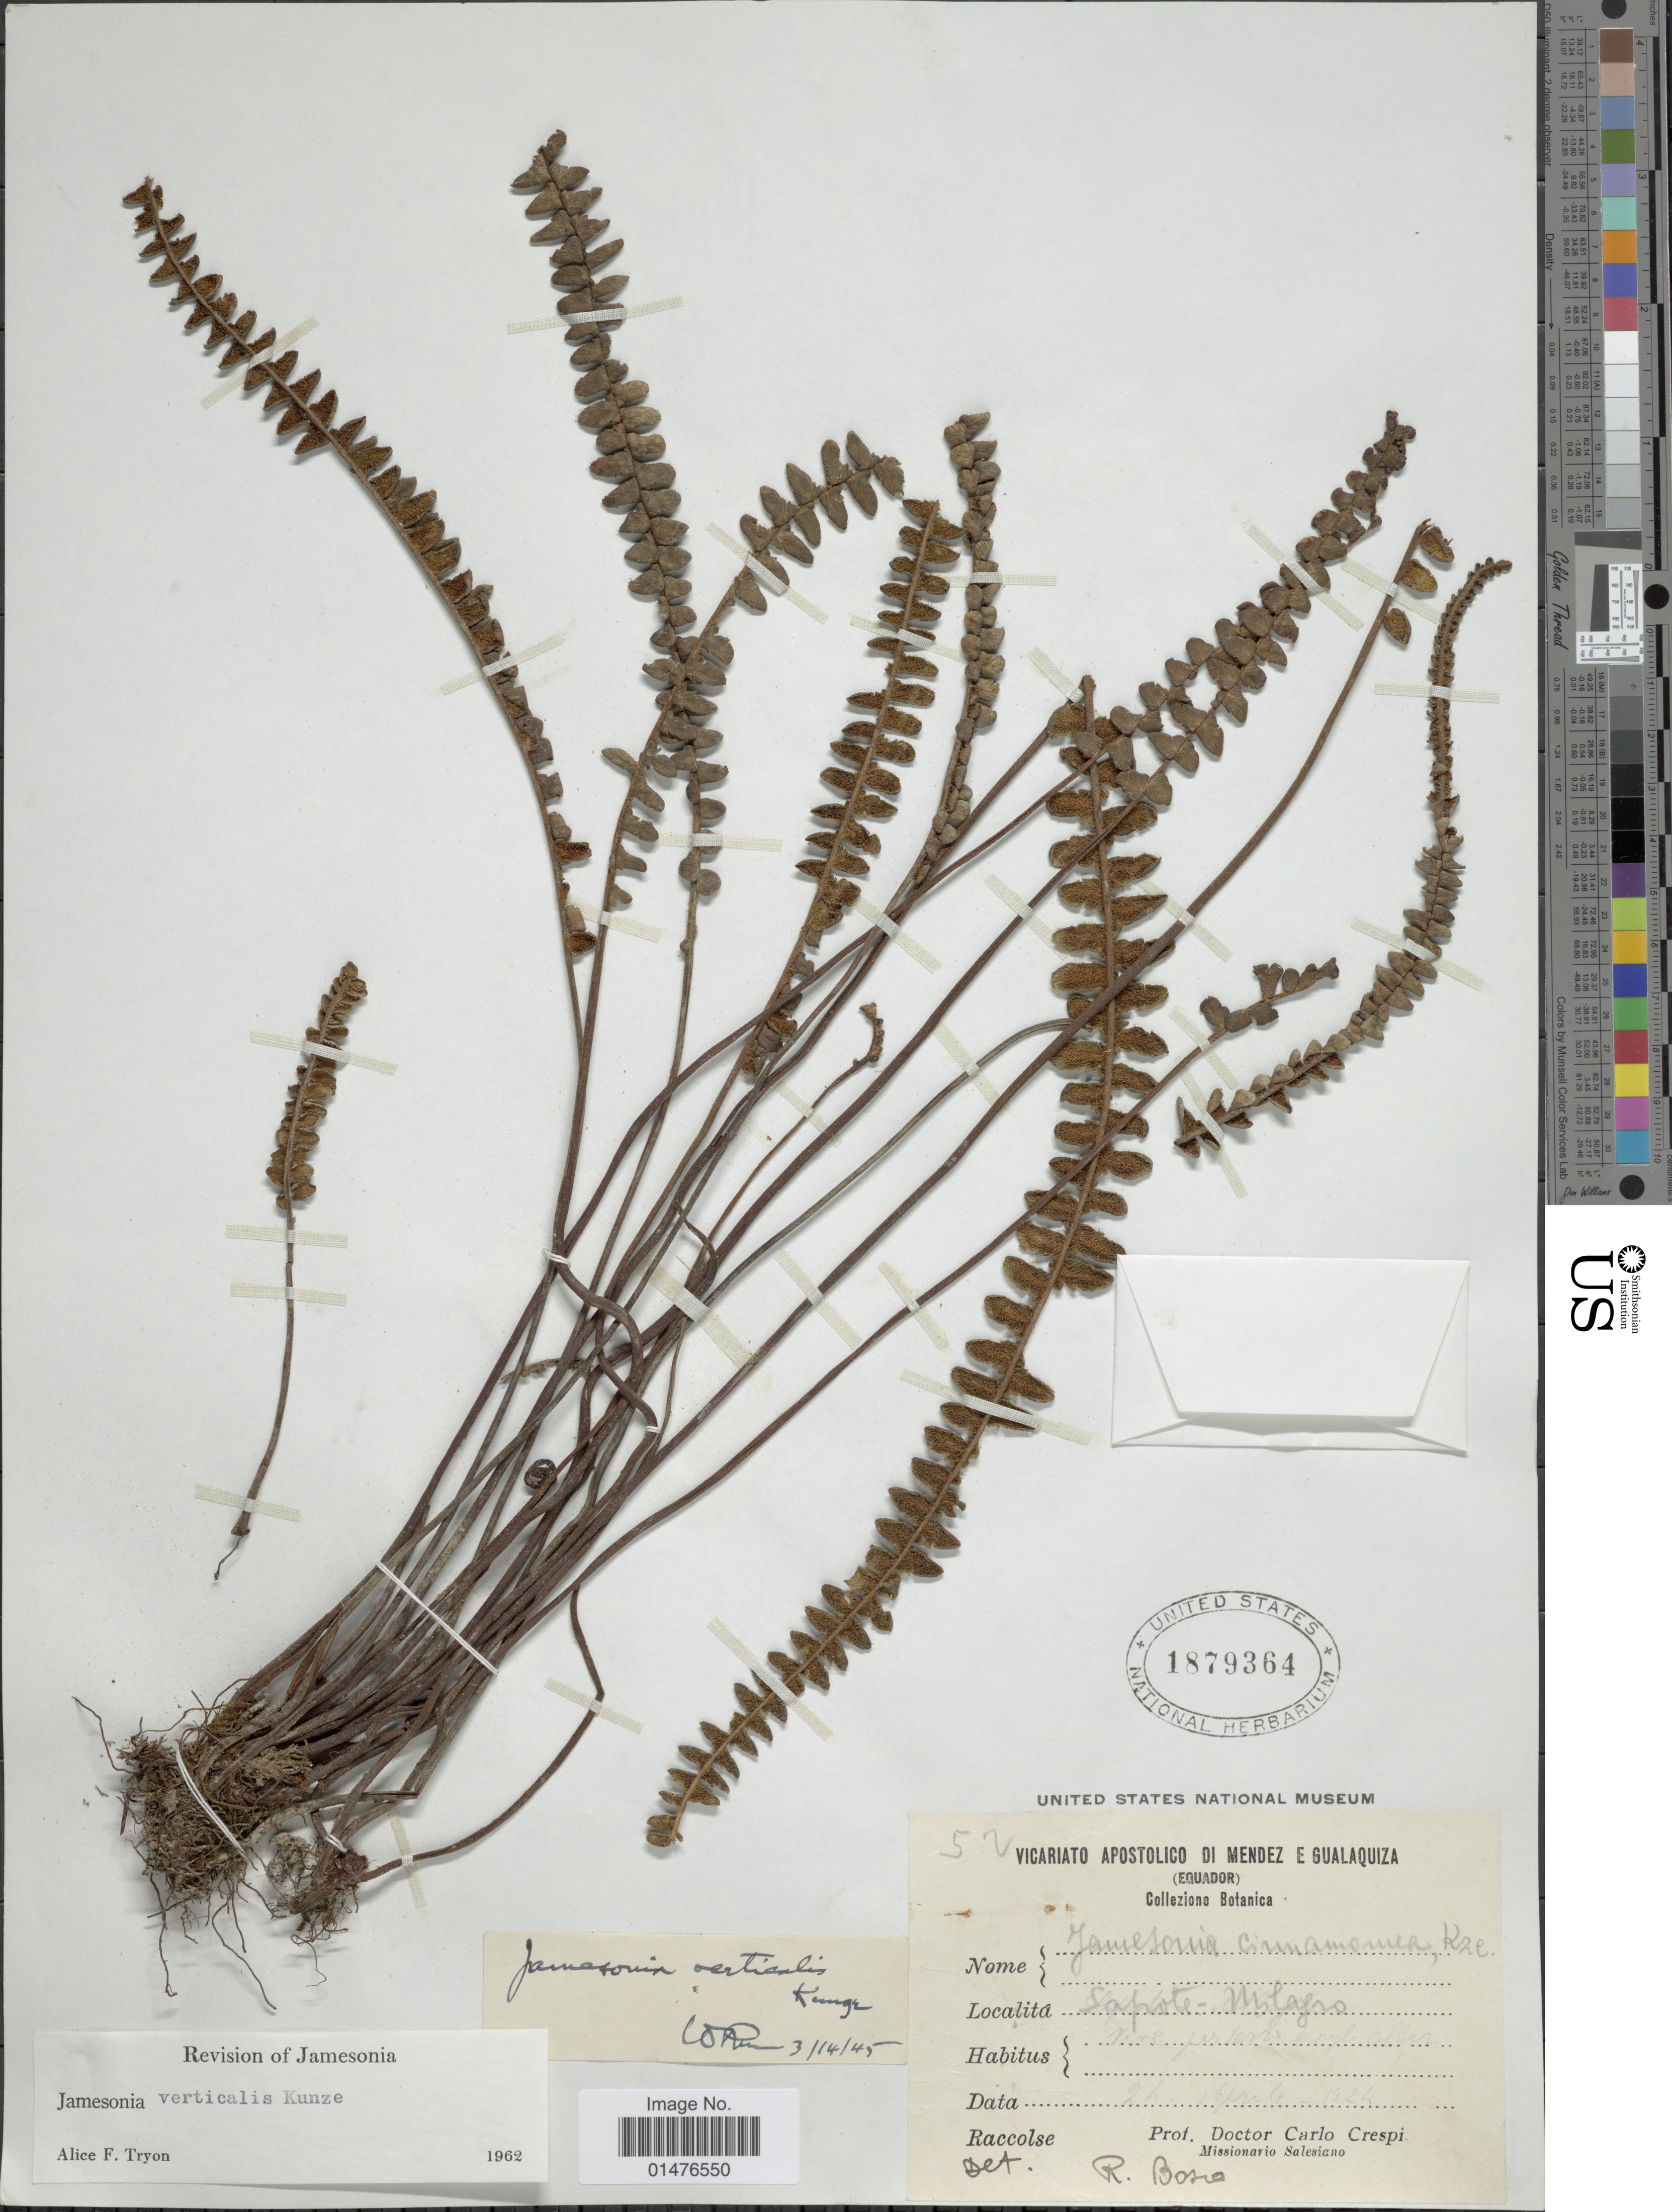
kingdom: Plantae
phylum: Tracheophyta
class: Polypodiopsida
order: Polypodiales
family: Pteridaceae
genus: Jamesonia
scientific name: Jamesonia verticalis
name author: Kunze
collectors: C. Crespi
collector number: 52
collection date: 1922-04-16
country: Ecuador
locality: Sapoté-Milagro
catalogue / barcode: US 1879364